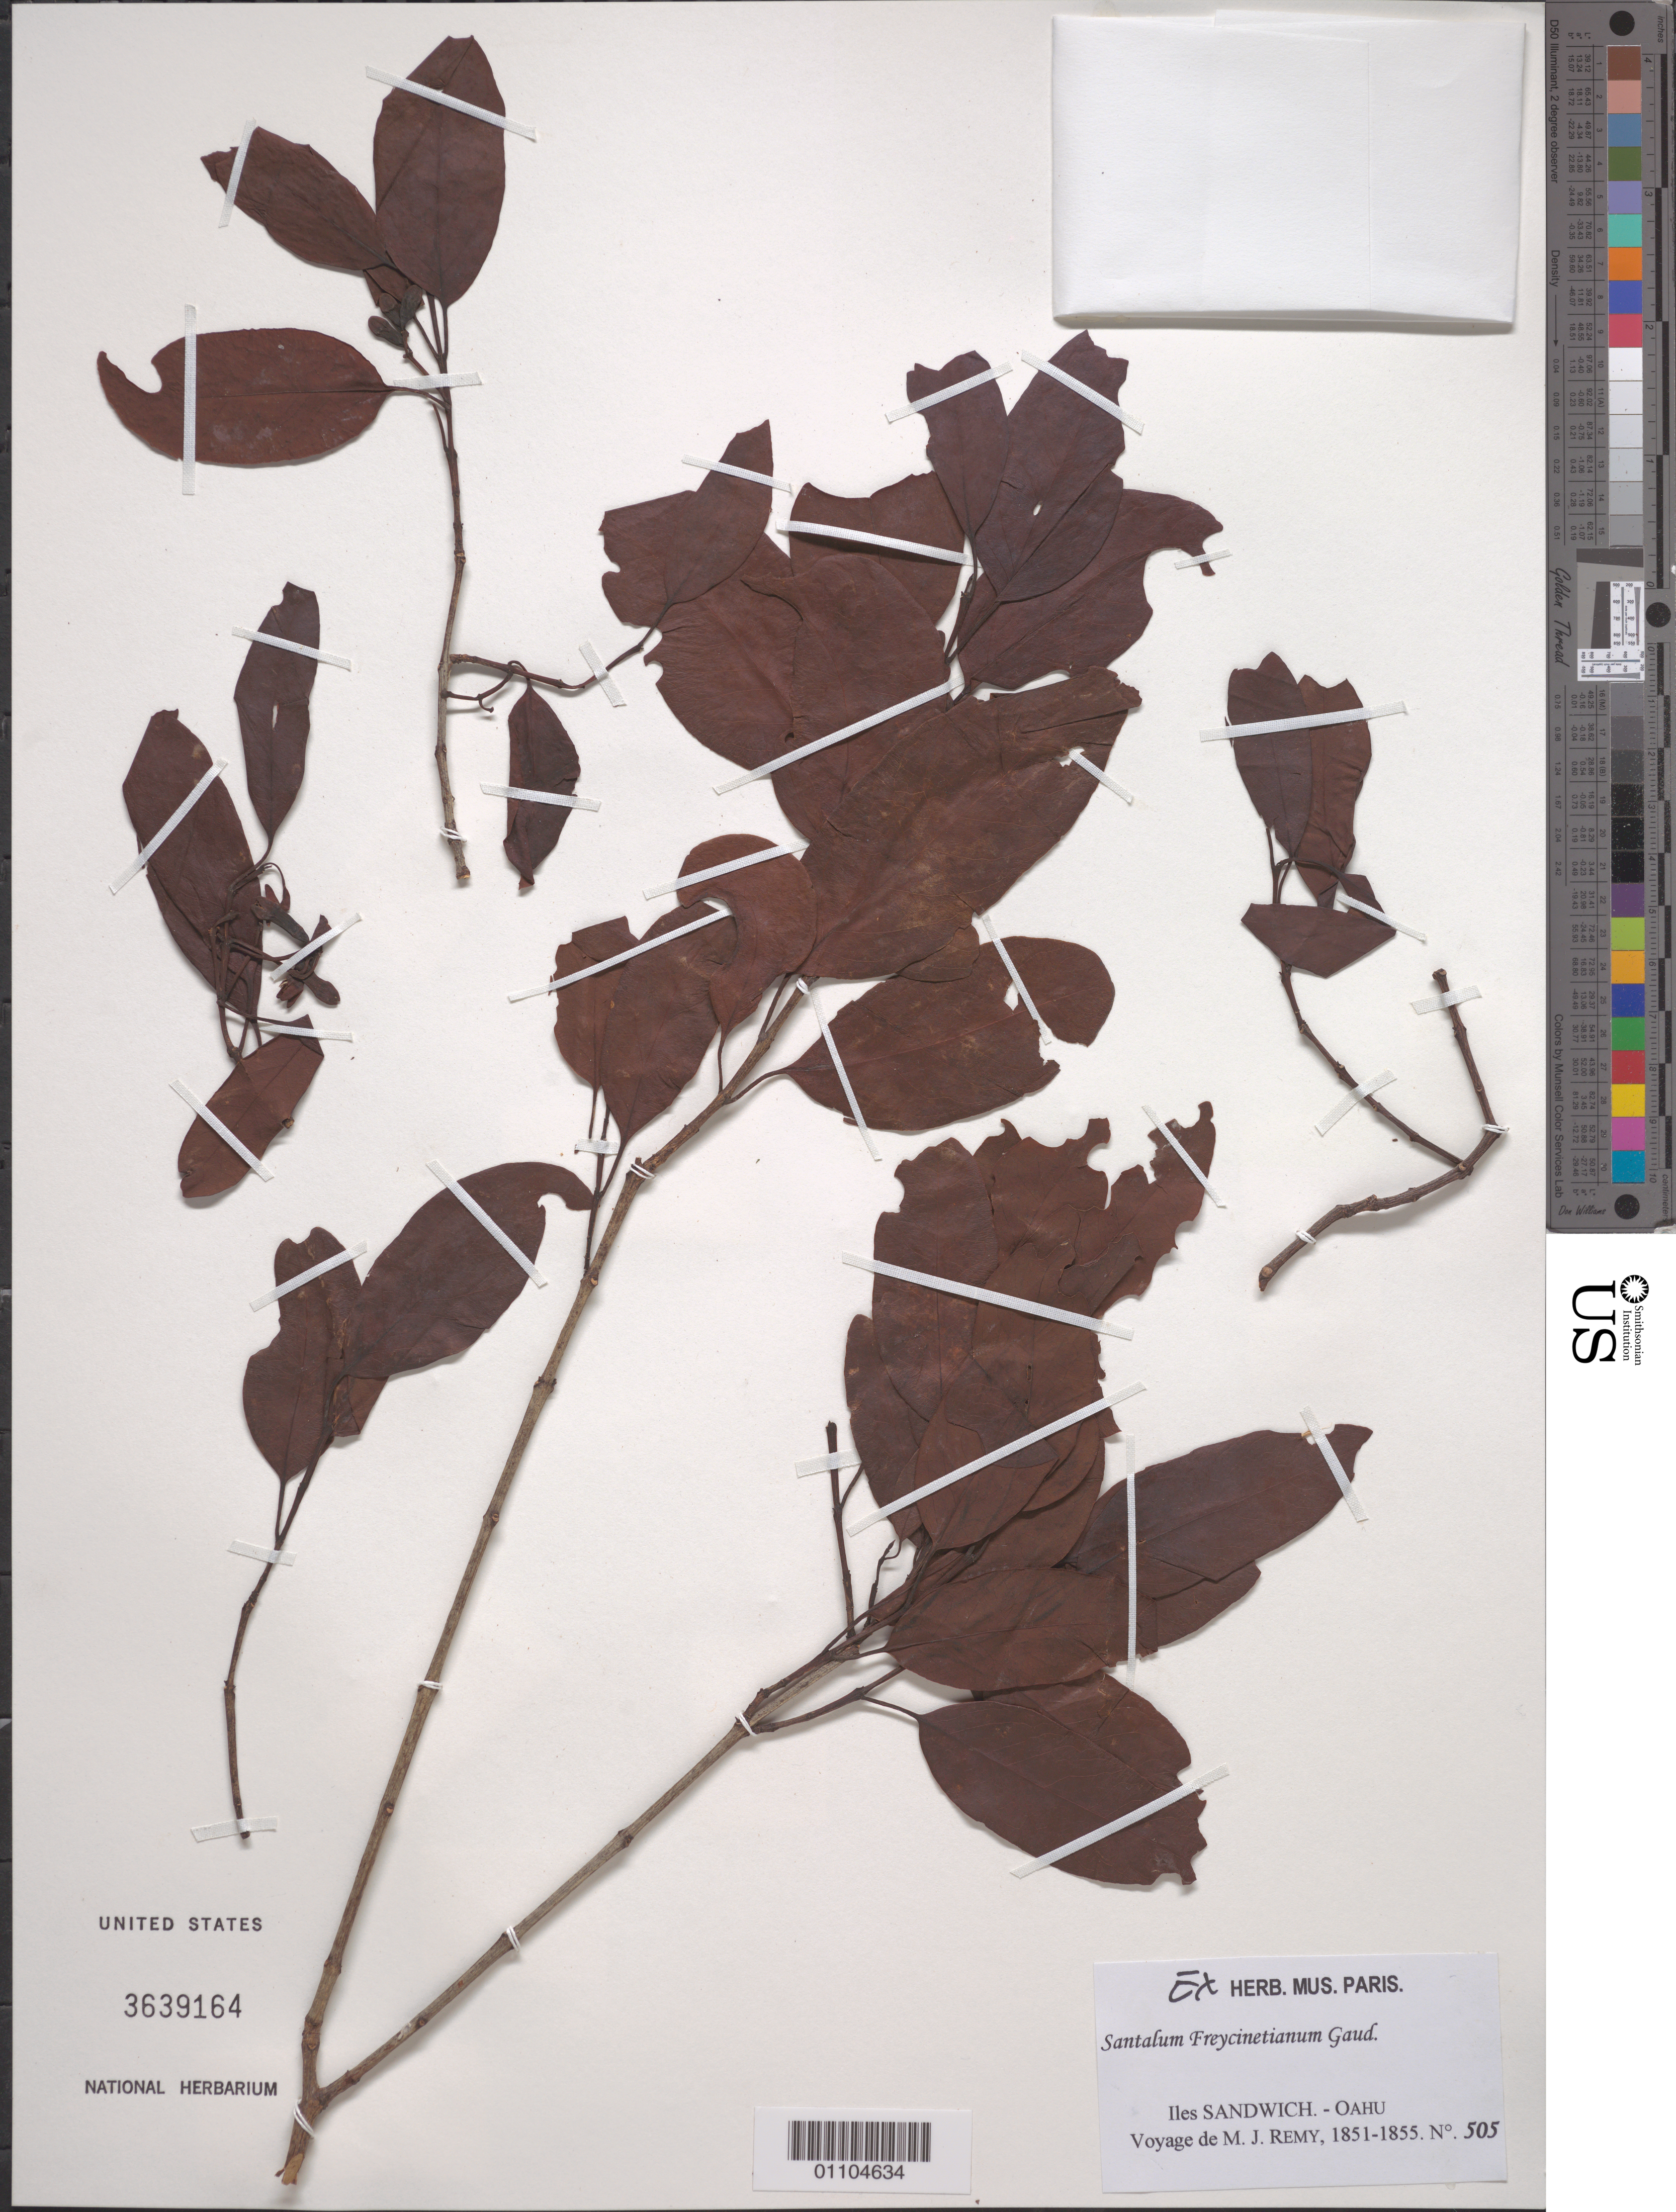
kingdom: Plantae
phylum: Tracheophyta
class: Magnoliopsida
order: Santalales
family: Santalaceae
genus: Santalum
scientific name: Santalum freycinetianum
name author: Gaudich.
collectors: M. J. Remy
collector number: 505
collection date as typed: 1851 to --- 1855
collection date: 1851/1855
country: United States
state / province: Hawaii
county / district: Honolulu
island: Oahu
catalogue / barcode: US 3639116